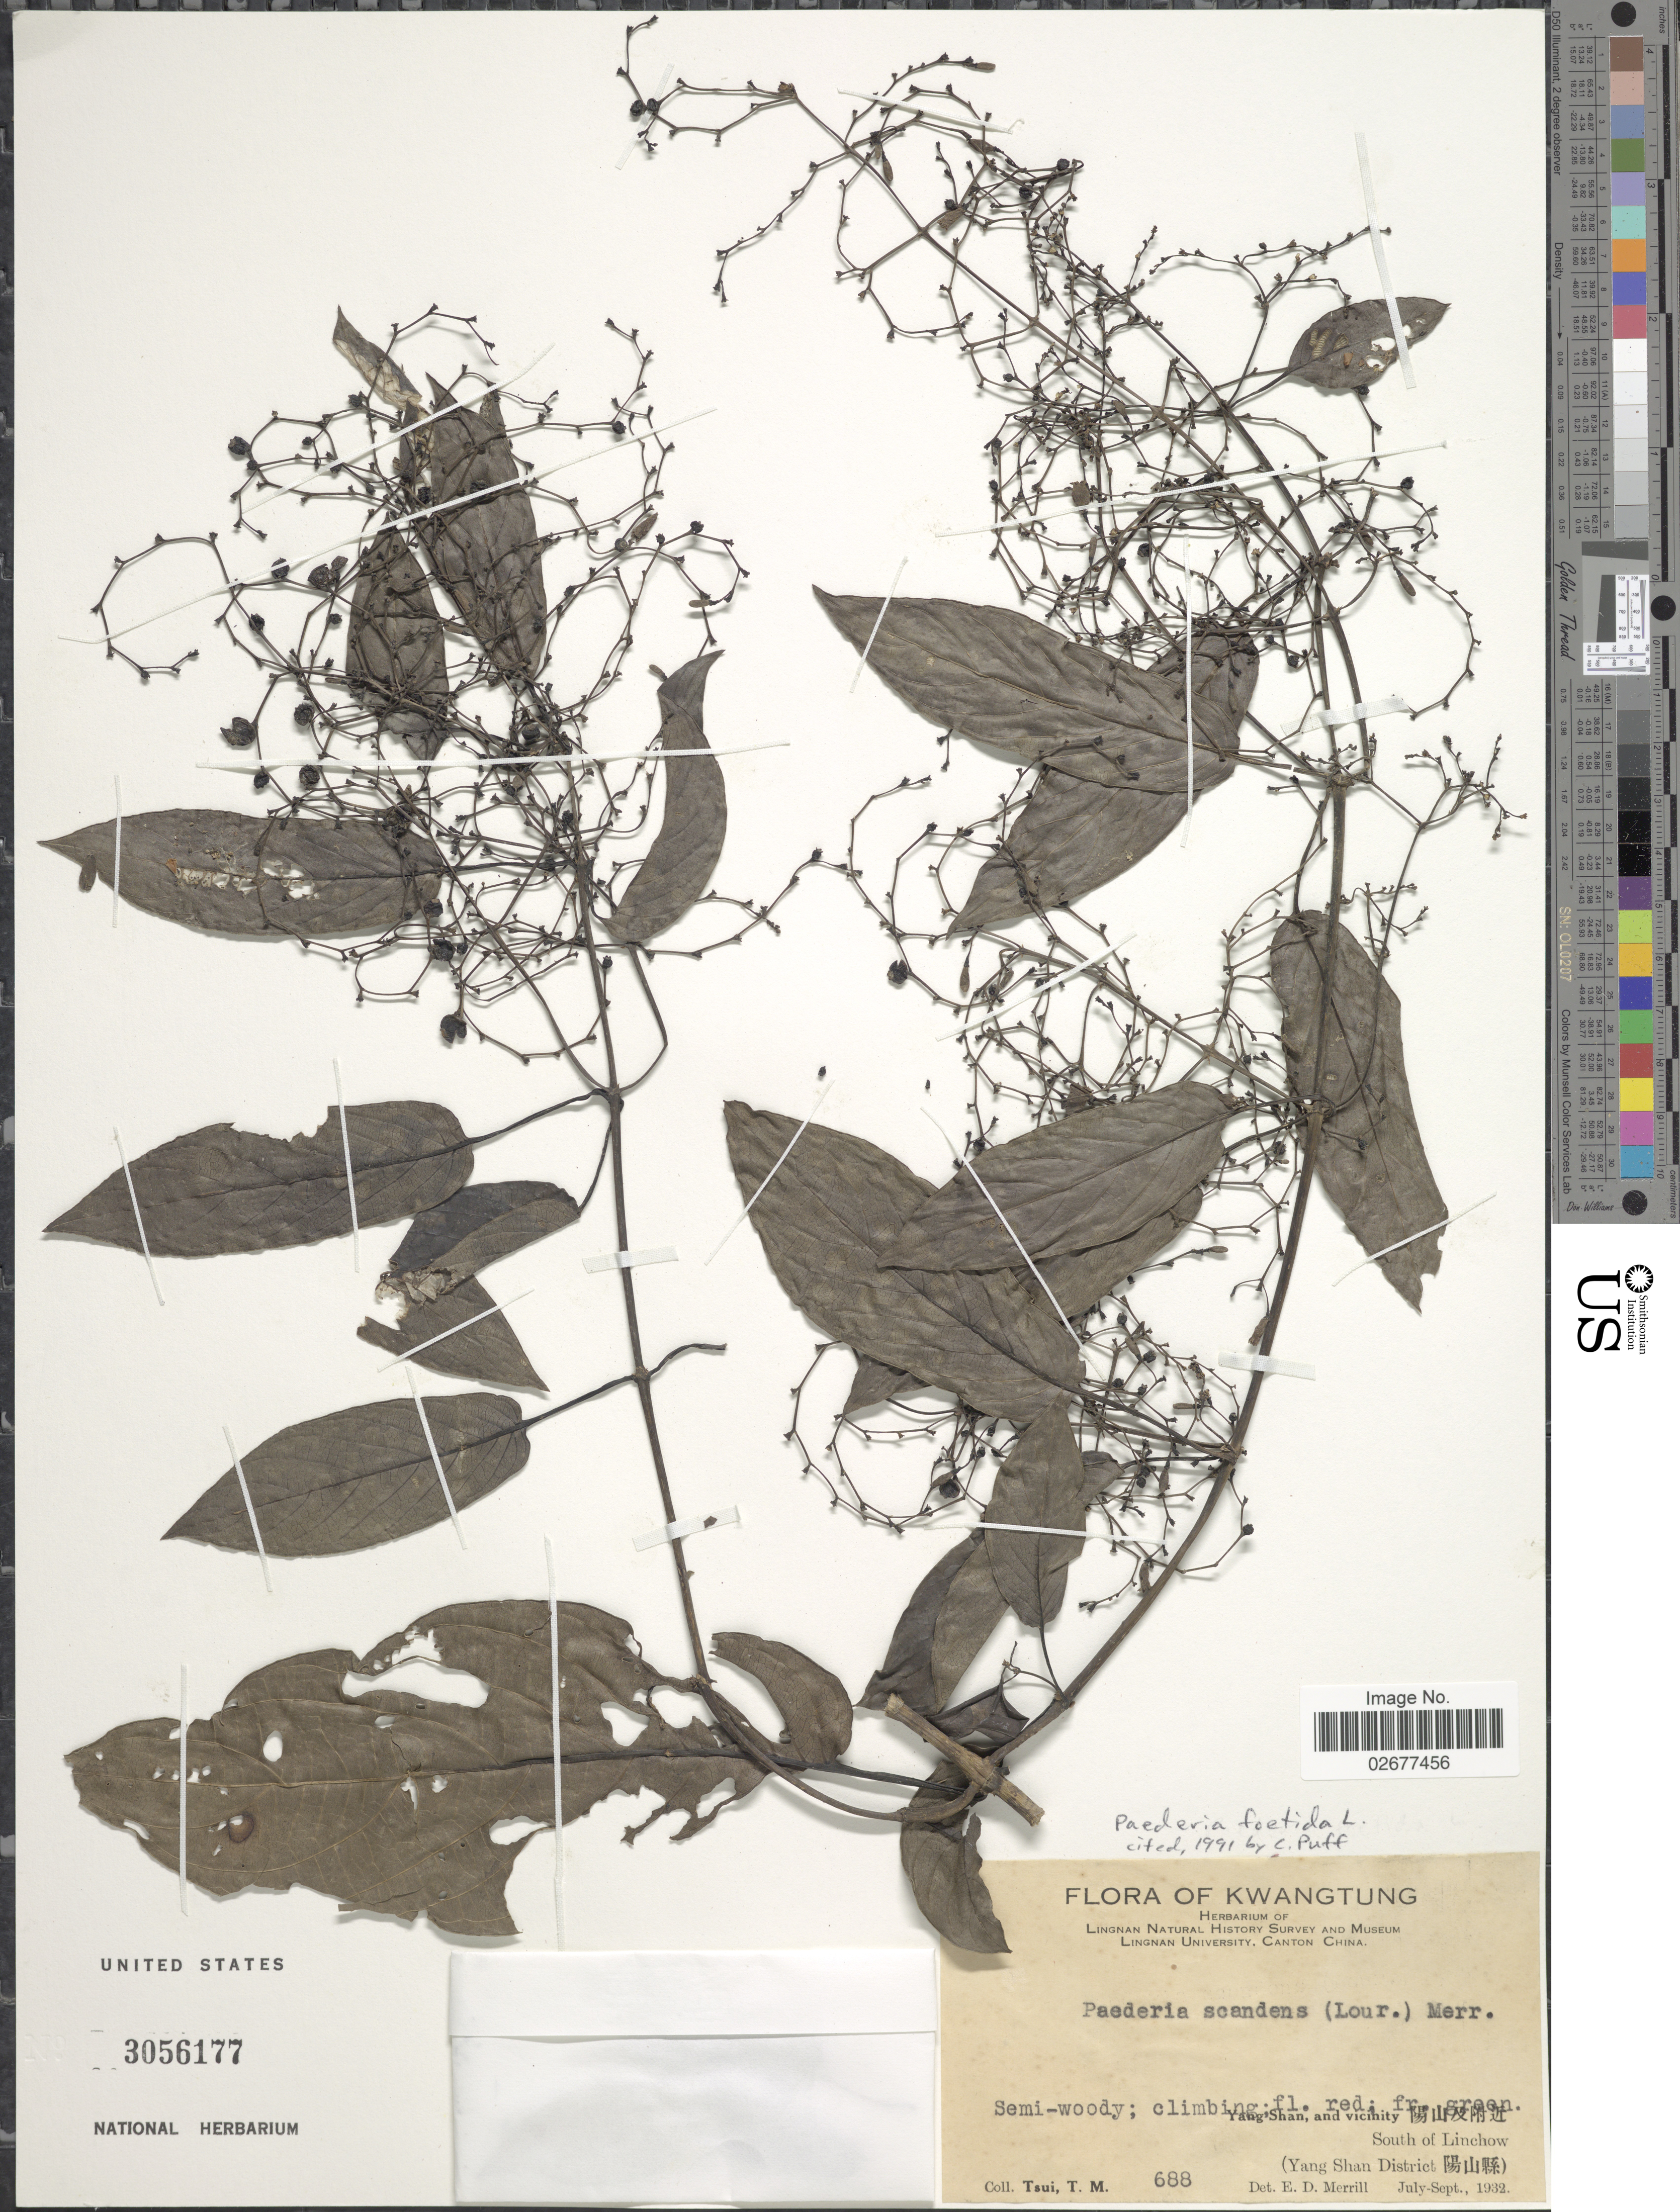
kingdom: Plantae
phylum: Tracheophyta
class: Magnoliopsida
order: Gentianales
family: Rubiaceae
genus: Paederia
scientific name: Paederia foetida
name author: L.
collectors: T. Tsui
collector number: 688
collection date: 1932-07/1932-09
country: China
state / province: Guangdong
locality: Kwangtung. Yang Shan, and vicinity. South Linchow.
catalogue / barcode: US 3056177